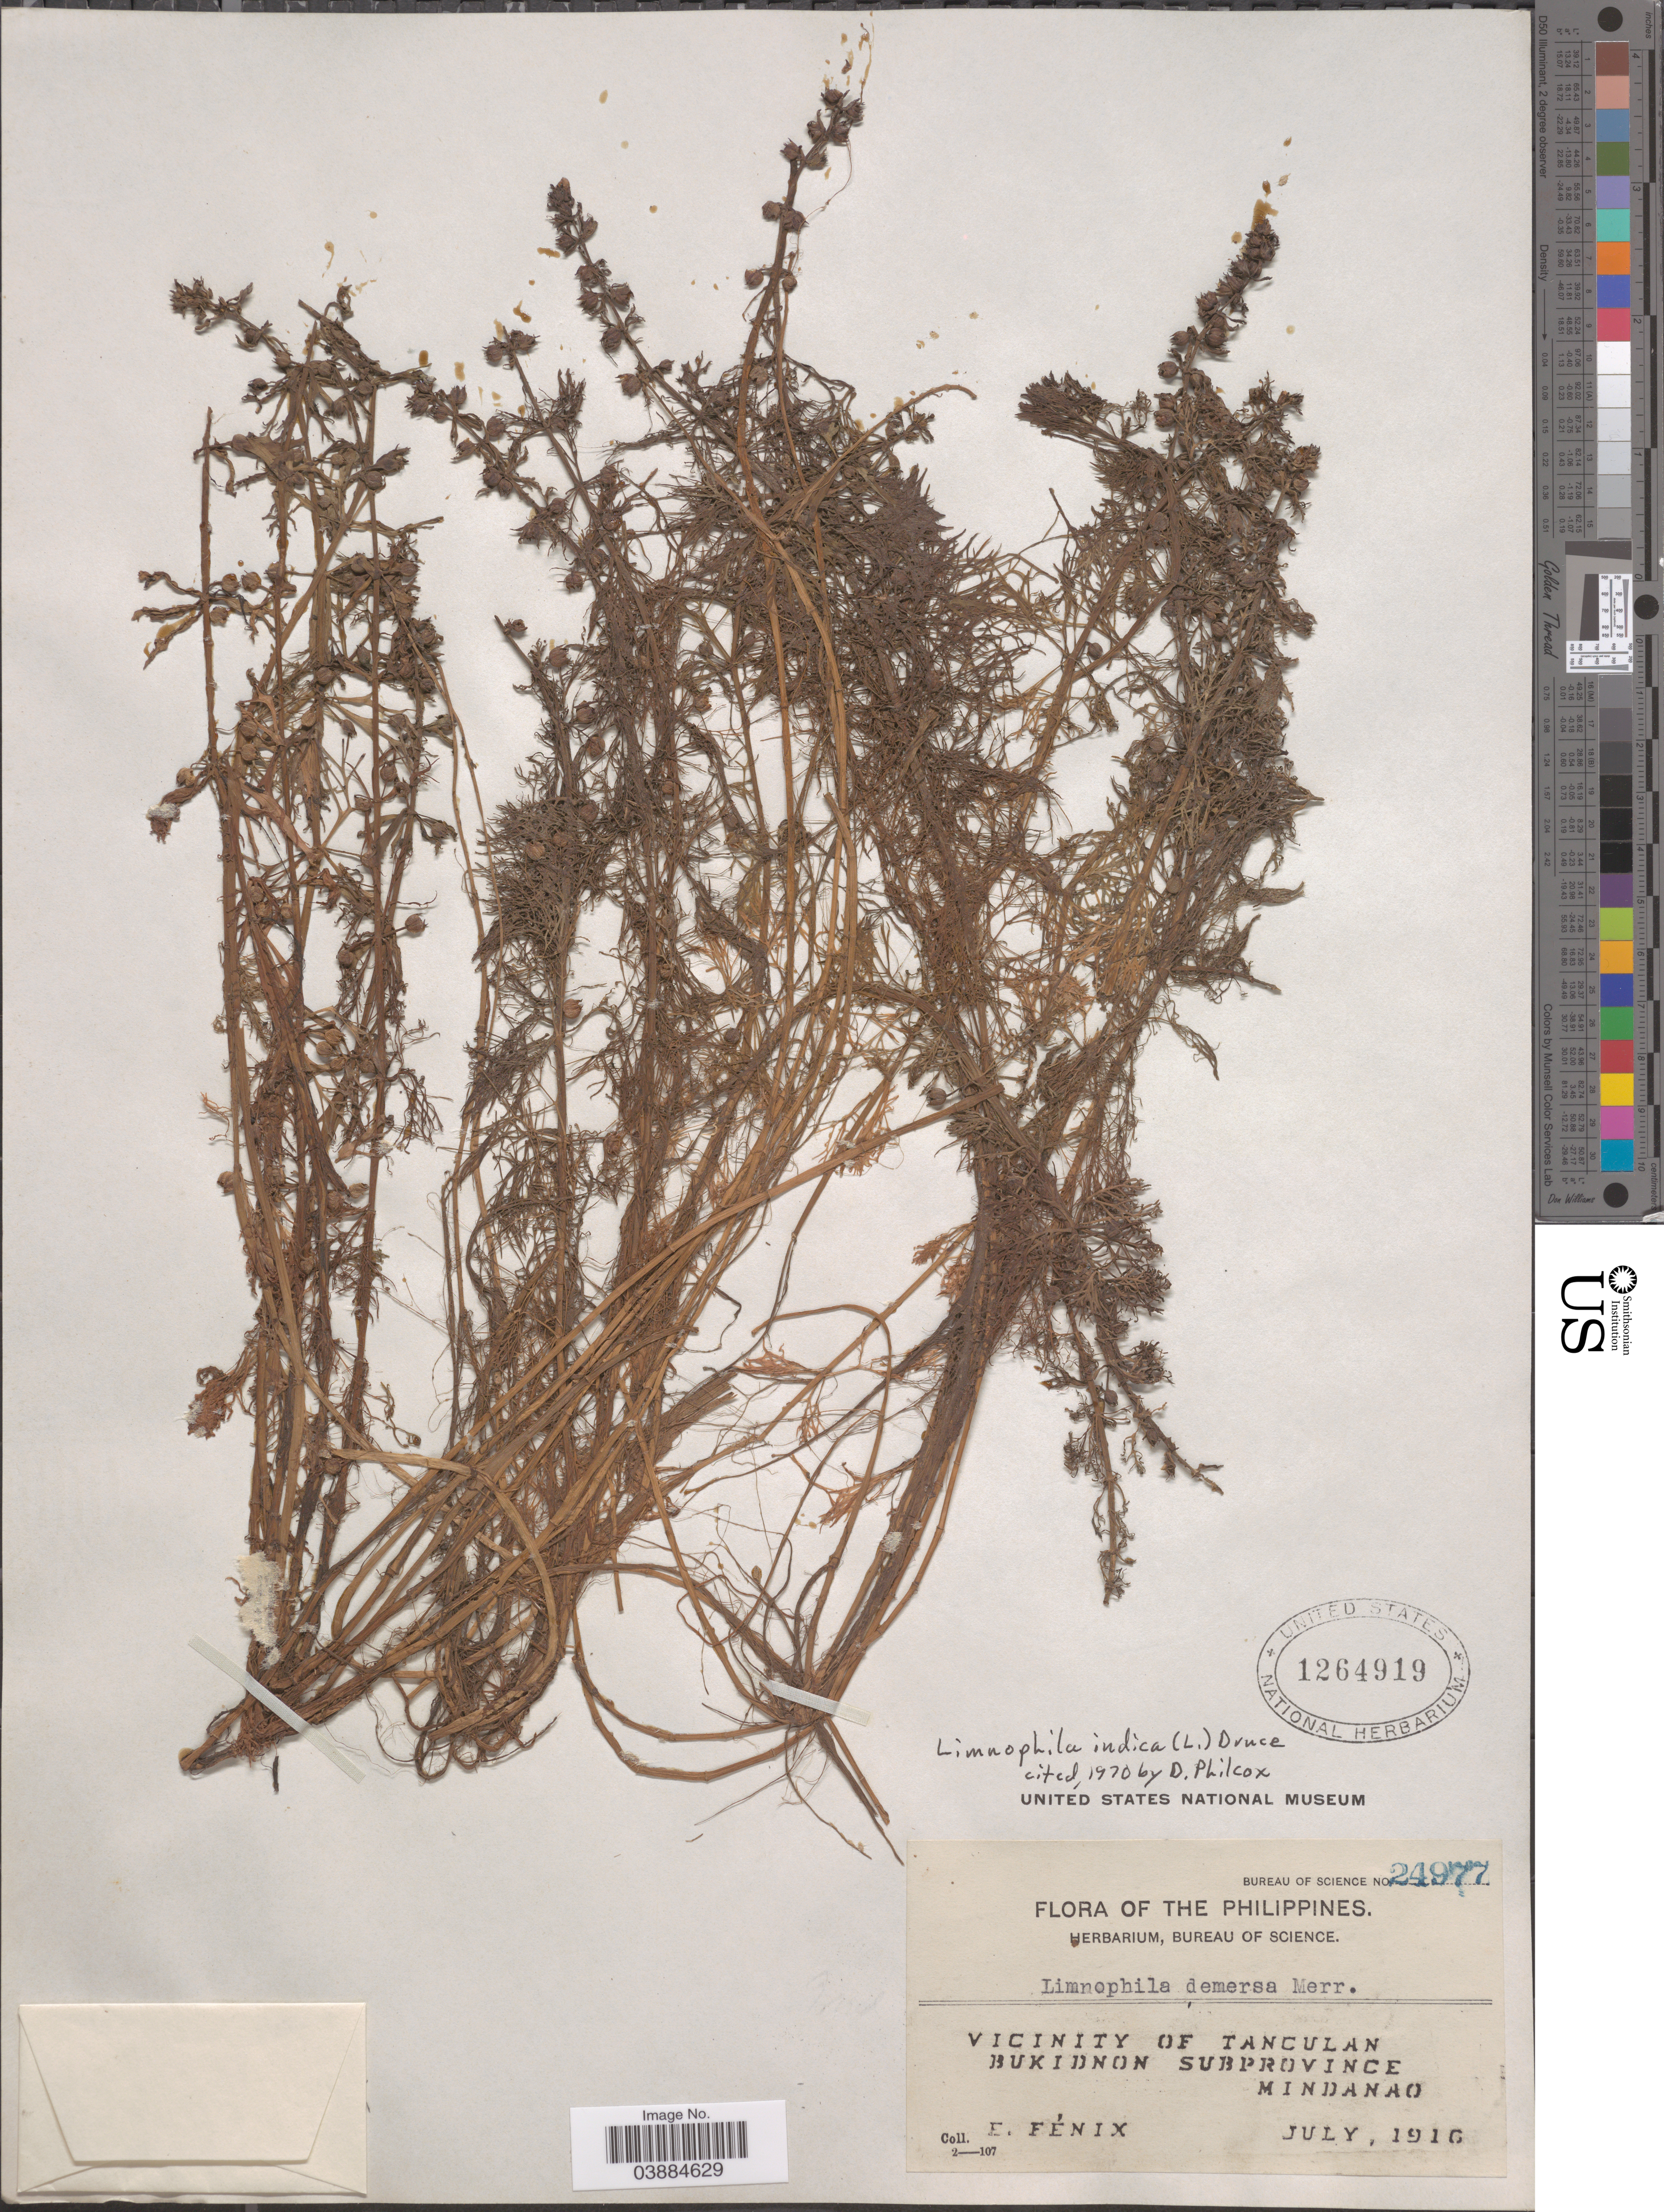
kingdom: Plantae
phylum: Tracheophyta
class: Magnoliopsida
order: Lamiales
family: Plantaginaceae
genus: Limnophila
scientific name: Limnophila indica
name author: (L.) Druce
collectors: E. Fénix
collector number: Bureau of Science 24977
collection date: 1916-07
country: Philippines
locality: Vicinity of Tanculan. Bukidnon Subprovince. Mindanao.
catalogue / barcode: US 1264919